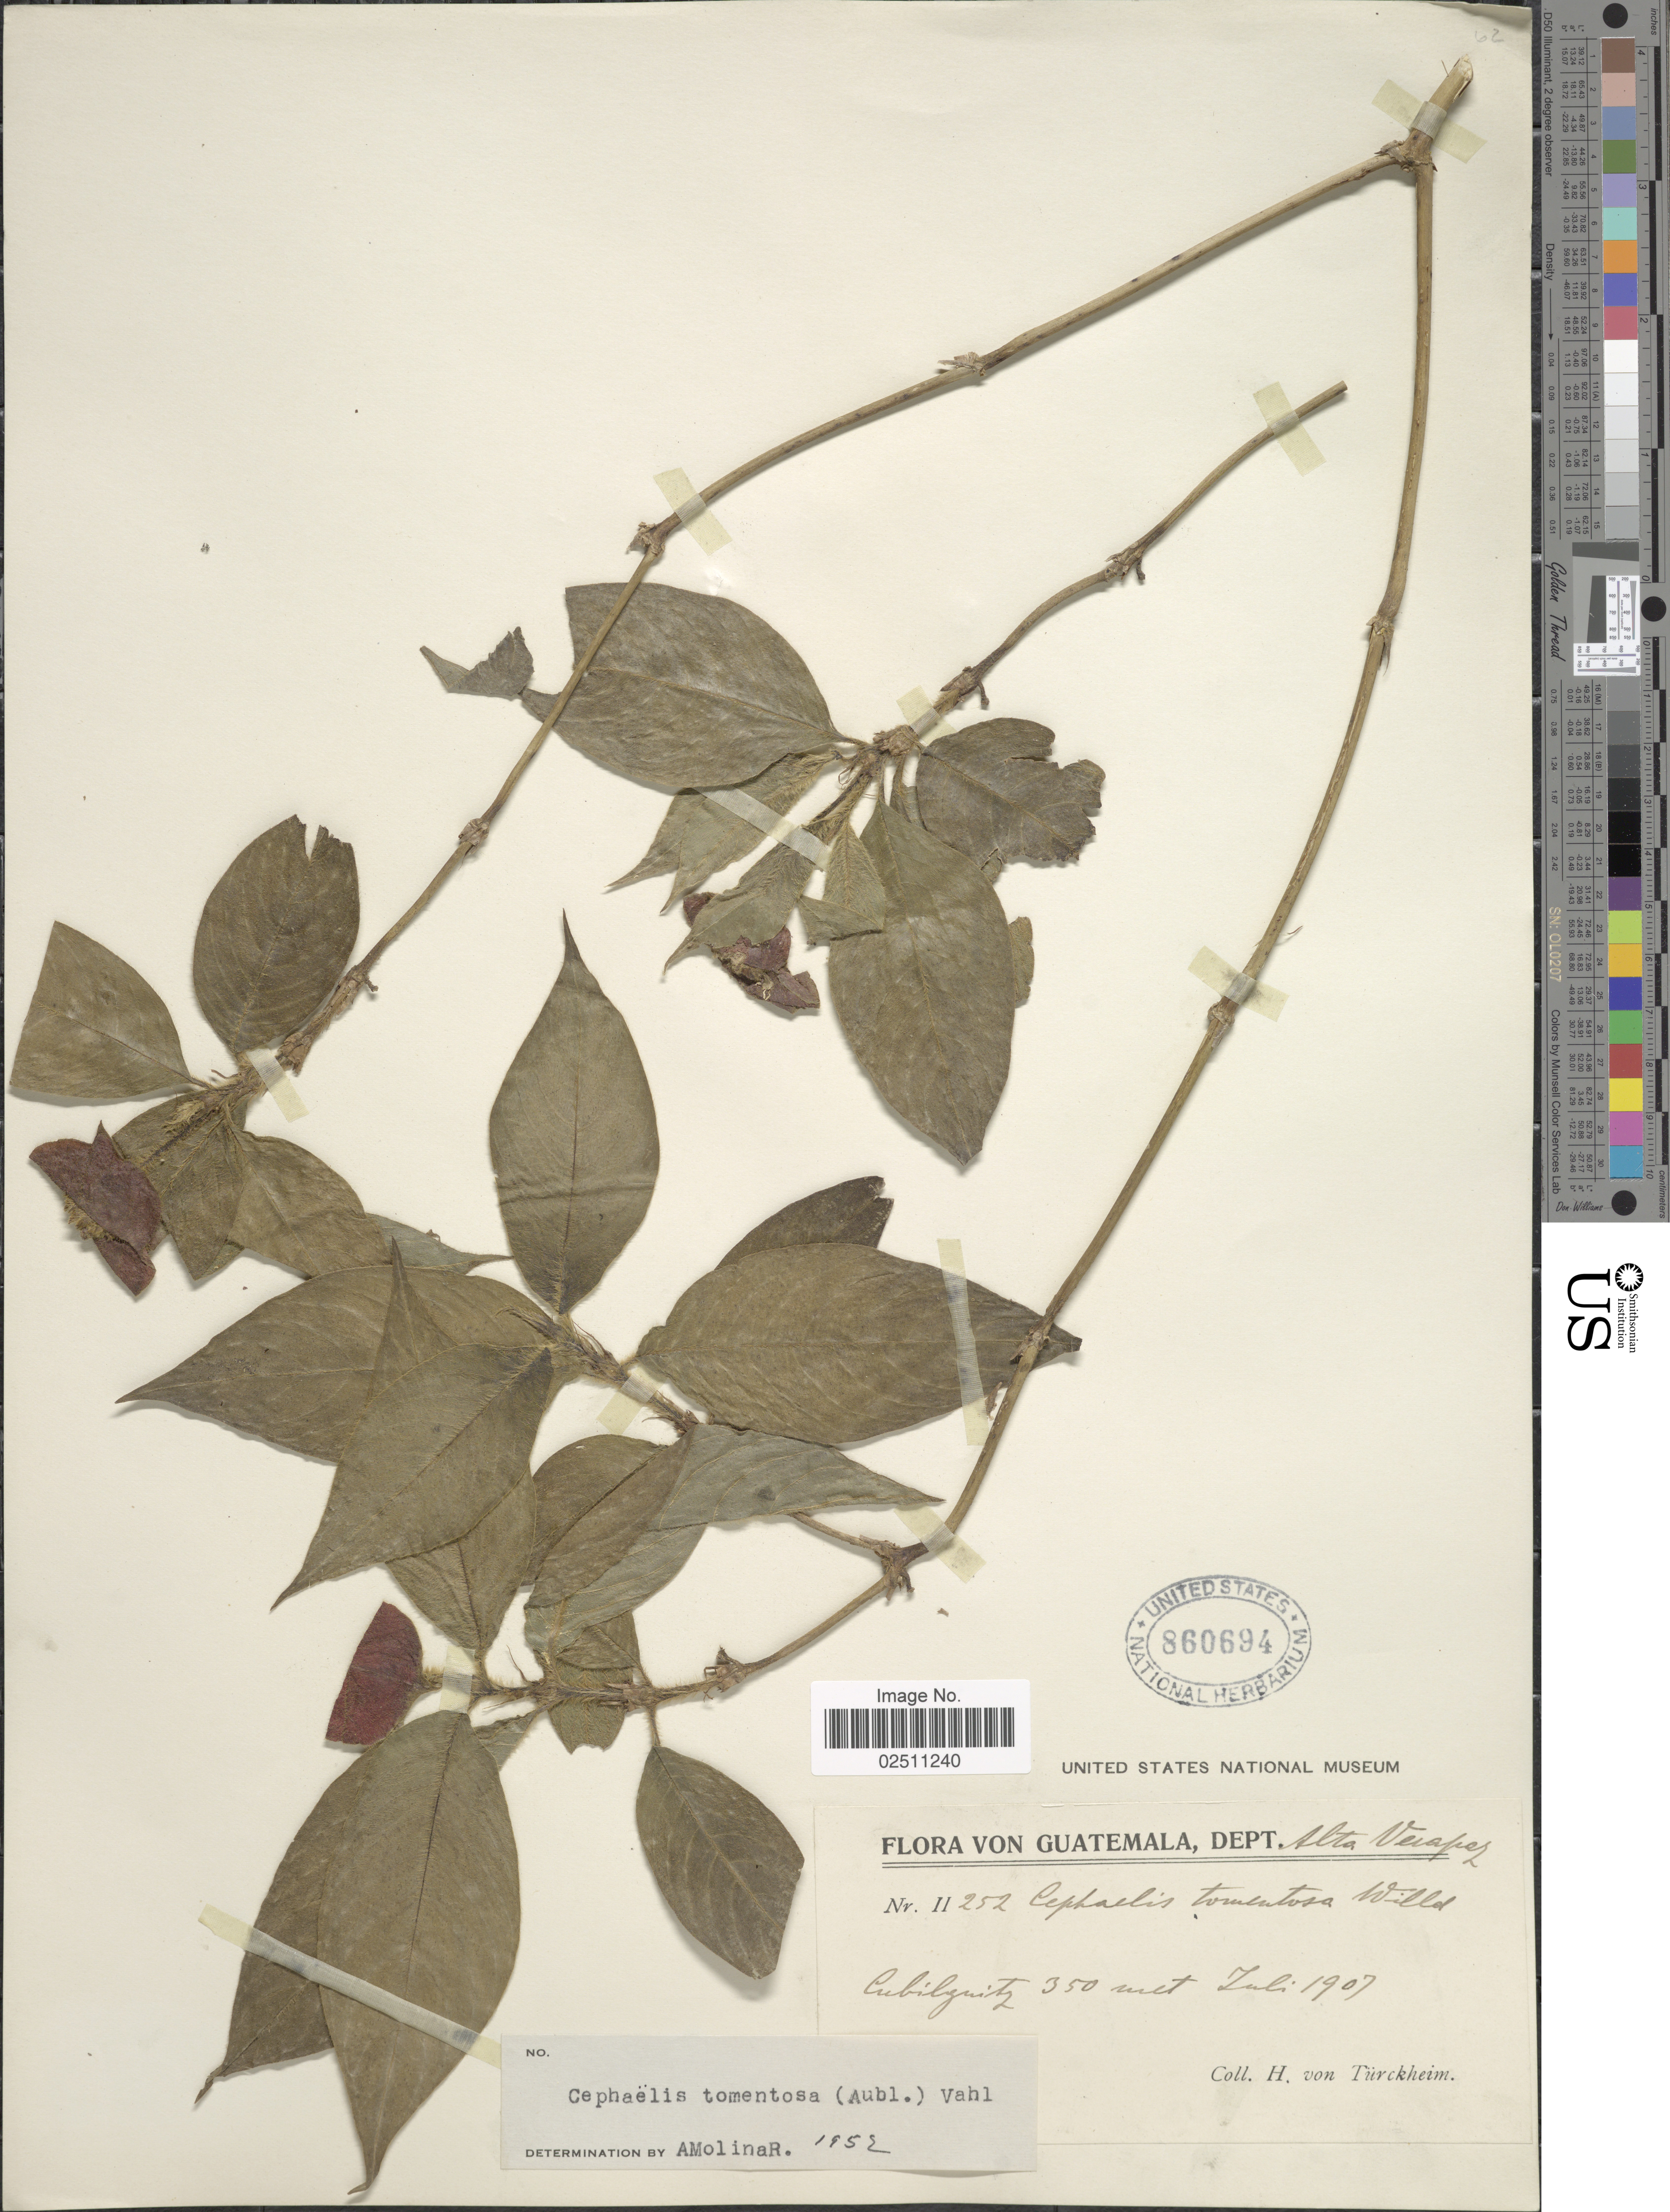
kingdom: Plantae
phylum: Tracheophyta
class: Magnoliopsida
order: Gentianales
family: Rubiaceae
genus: Psychotria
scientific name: Psychotria poeppigiana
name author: Müll. Arg.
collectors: H. von Türckheim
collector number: II 252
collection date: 1907-07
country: Guatemala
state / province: Alta Verapaz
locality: Cubilguitz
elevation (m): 350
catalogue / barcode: US 860694